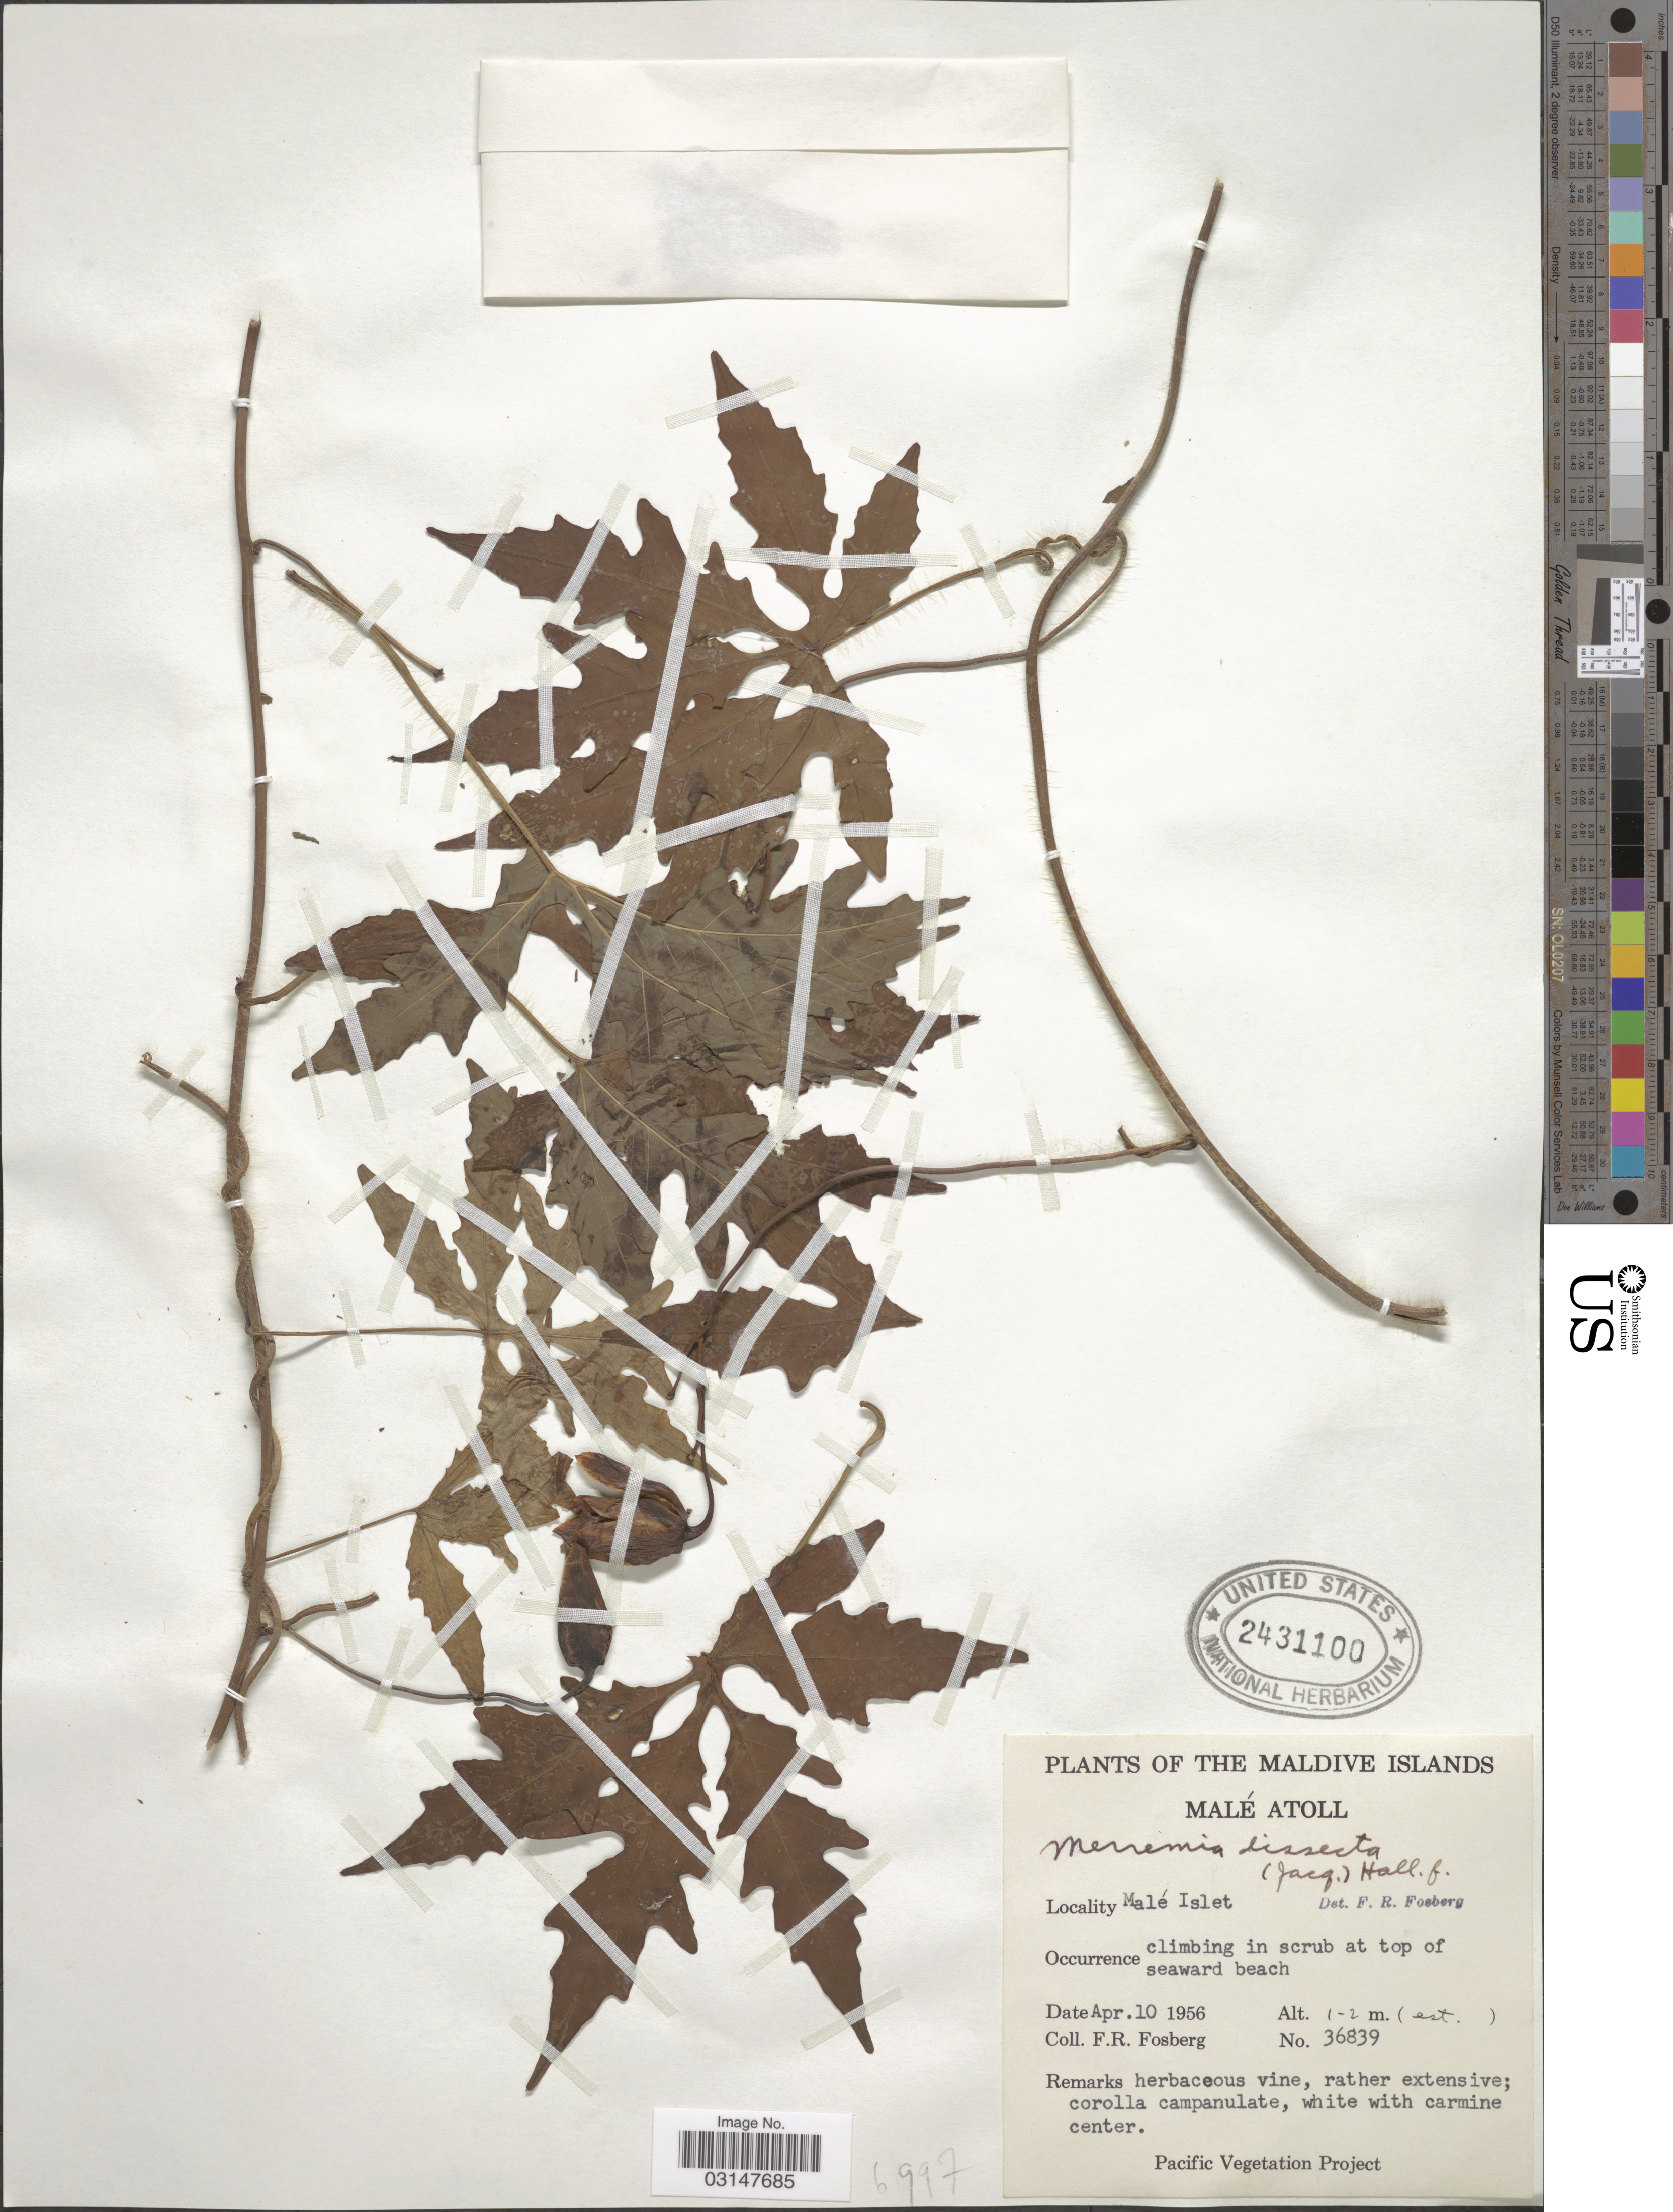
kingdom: Plantae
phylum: Tracheophyta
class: Magnoliopsida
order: Solanales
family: Convolvulaceae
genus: Distimake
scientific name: Distimake dissectus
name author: (Jacq.) A. R. Simões & Staples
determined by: Strong, Mark T., (BOT), Smithsonian Institution - National Museum of Natural History (UNITED STATES)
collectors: F. R. Fosberg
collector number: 36839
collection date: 1956-04-10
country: Maldive Islands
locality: Malé Atoll, Malé Islet.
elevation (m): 1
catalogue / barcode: US 2431100